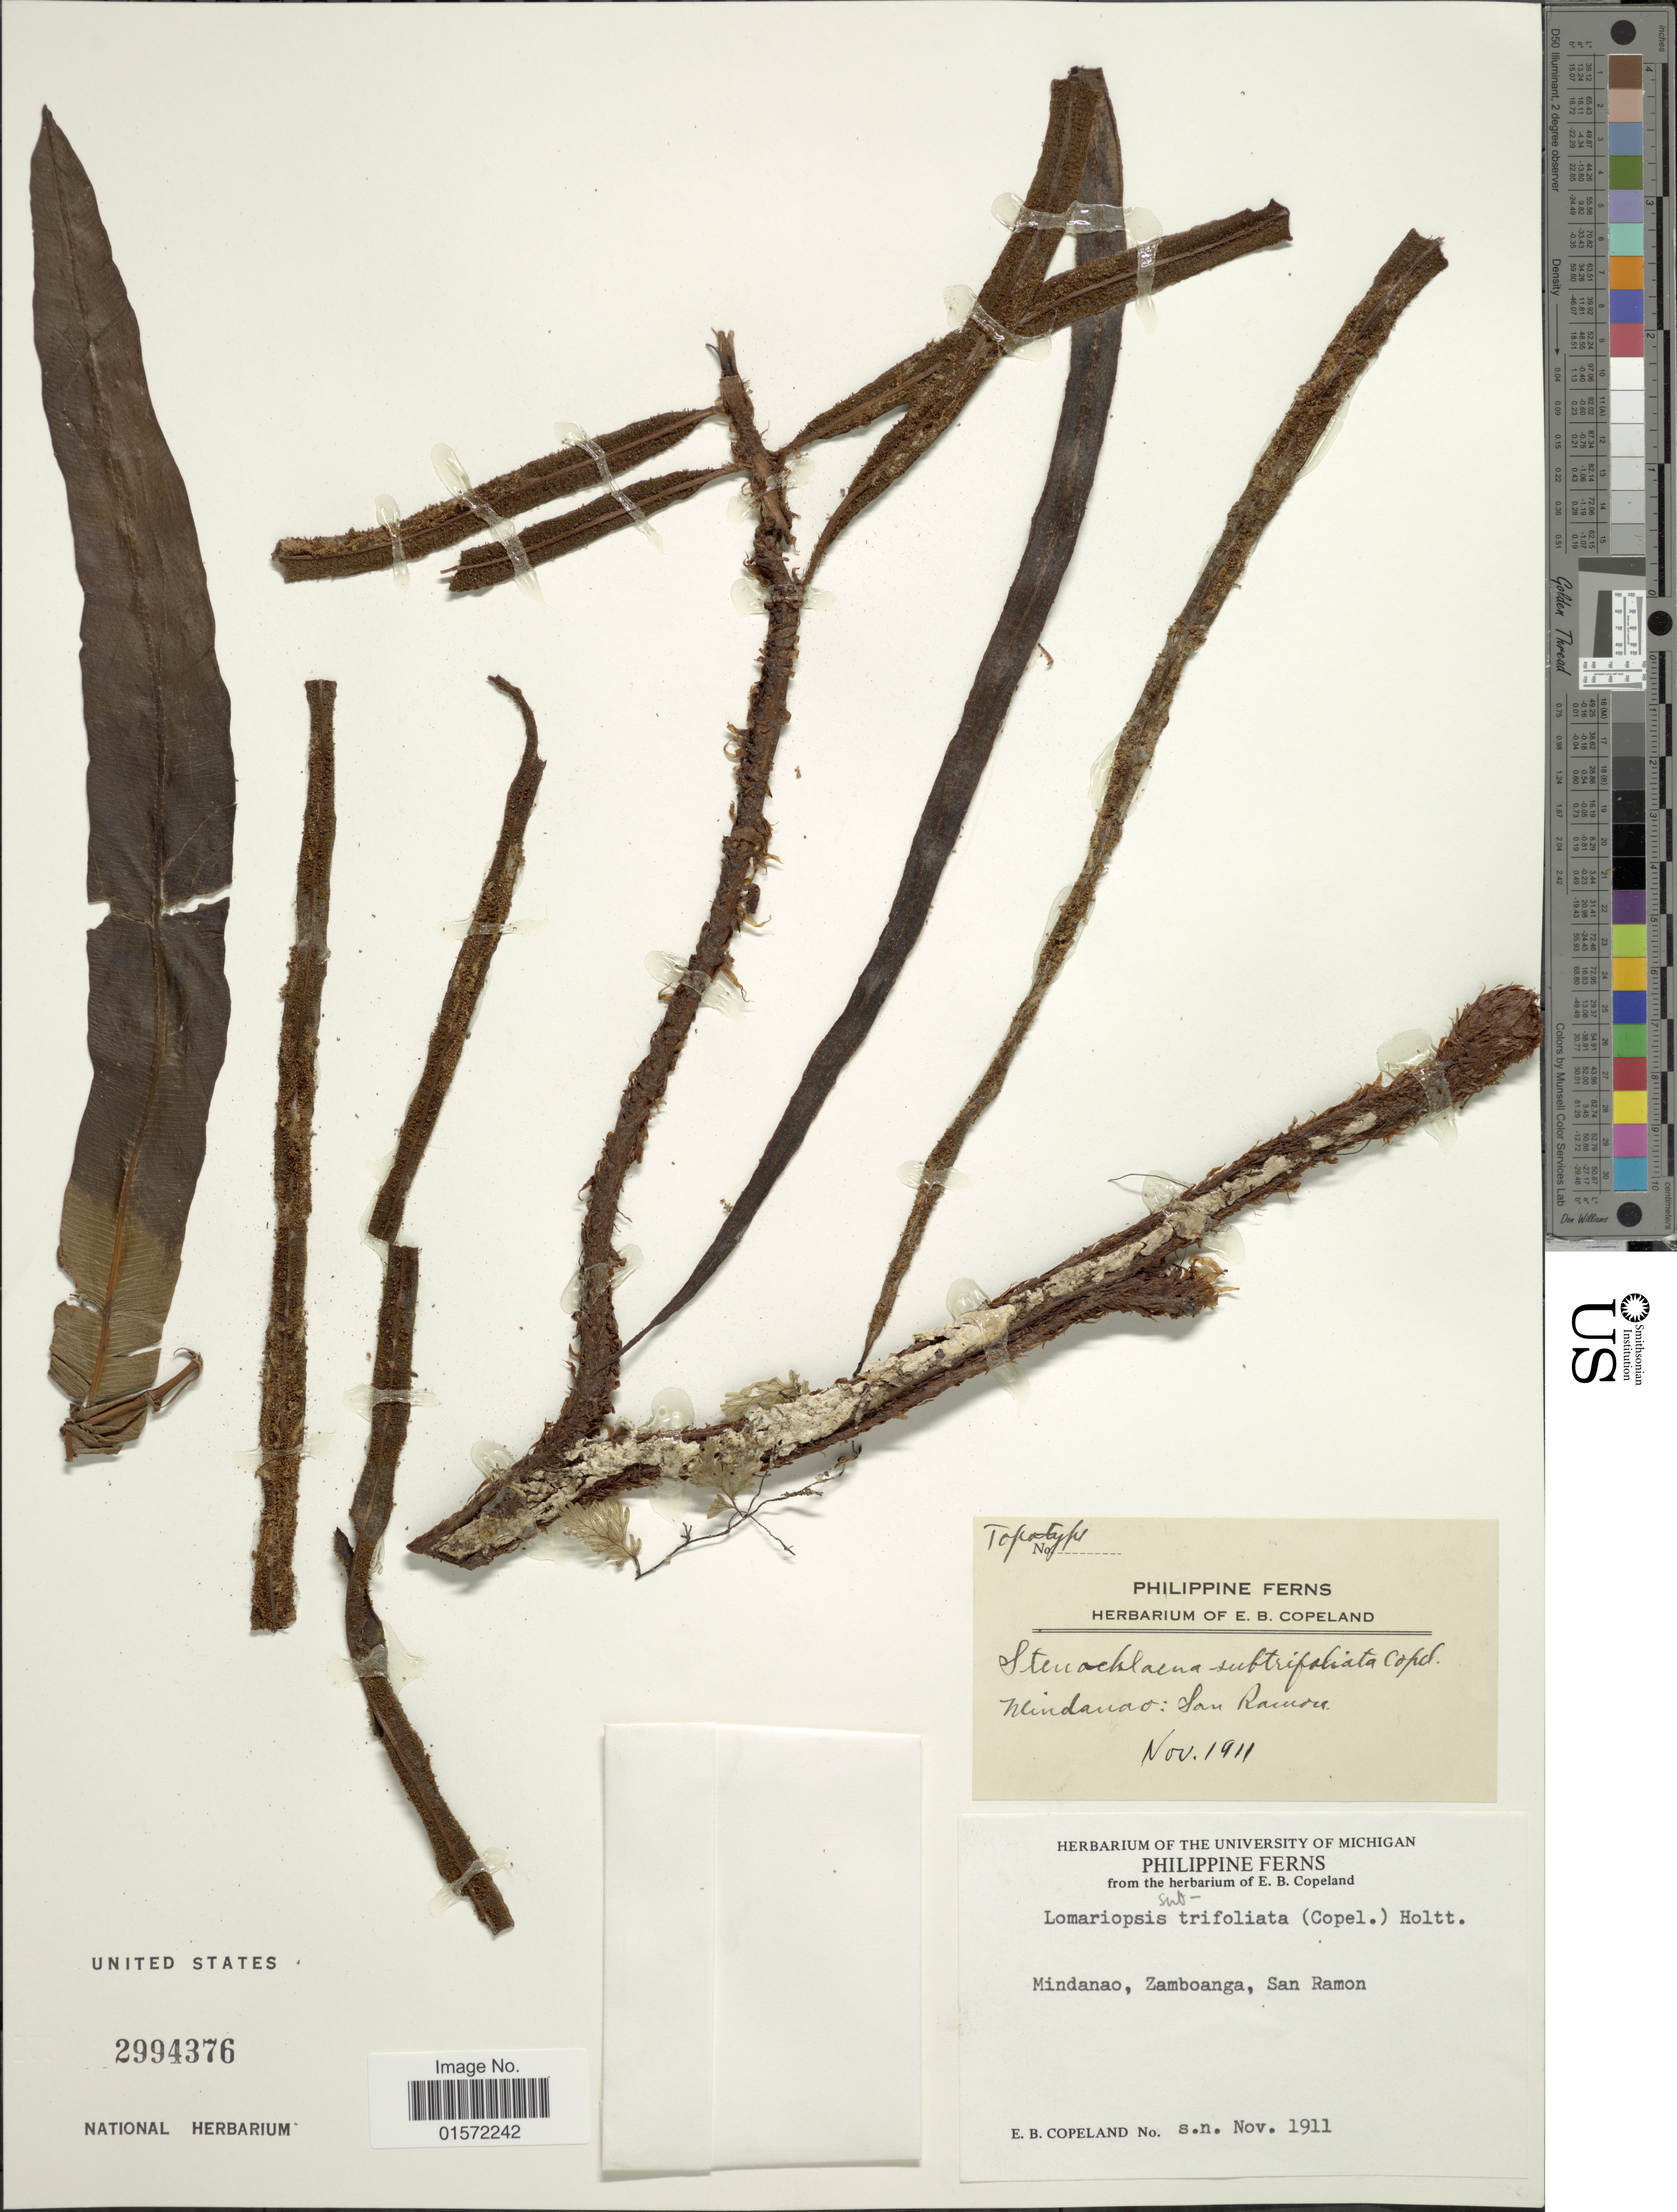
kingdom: Plantae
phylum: Tracheophyta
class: Polypodiopsida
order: Polypodiales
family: Lomariopsidaceae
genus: Lomariopsis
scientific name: Lomariopsis subtrifoliata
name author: (Colla)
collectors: E. B. Copeland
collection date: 1911-11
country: Philippines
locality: Mindanao, Zamboanga, San Ramon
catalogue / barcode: US 2994376